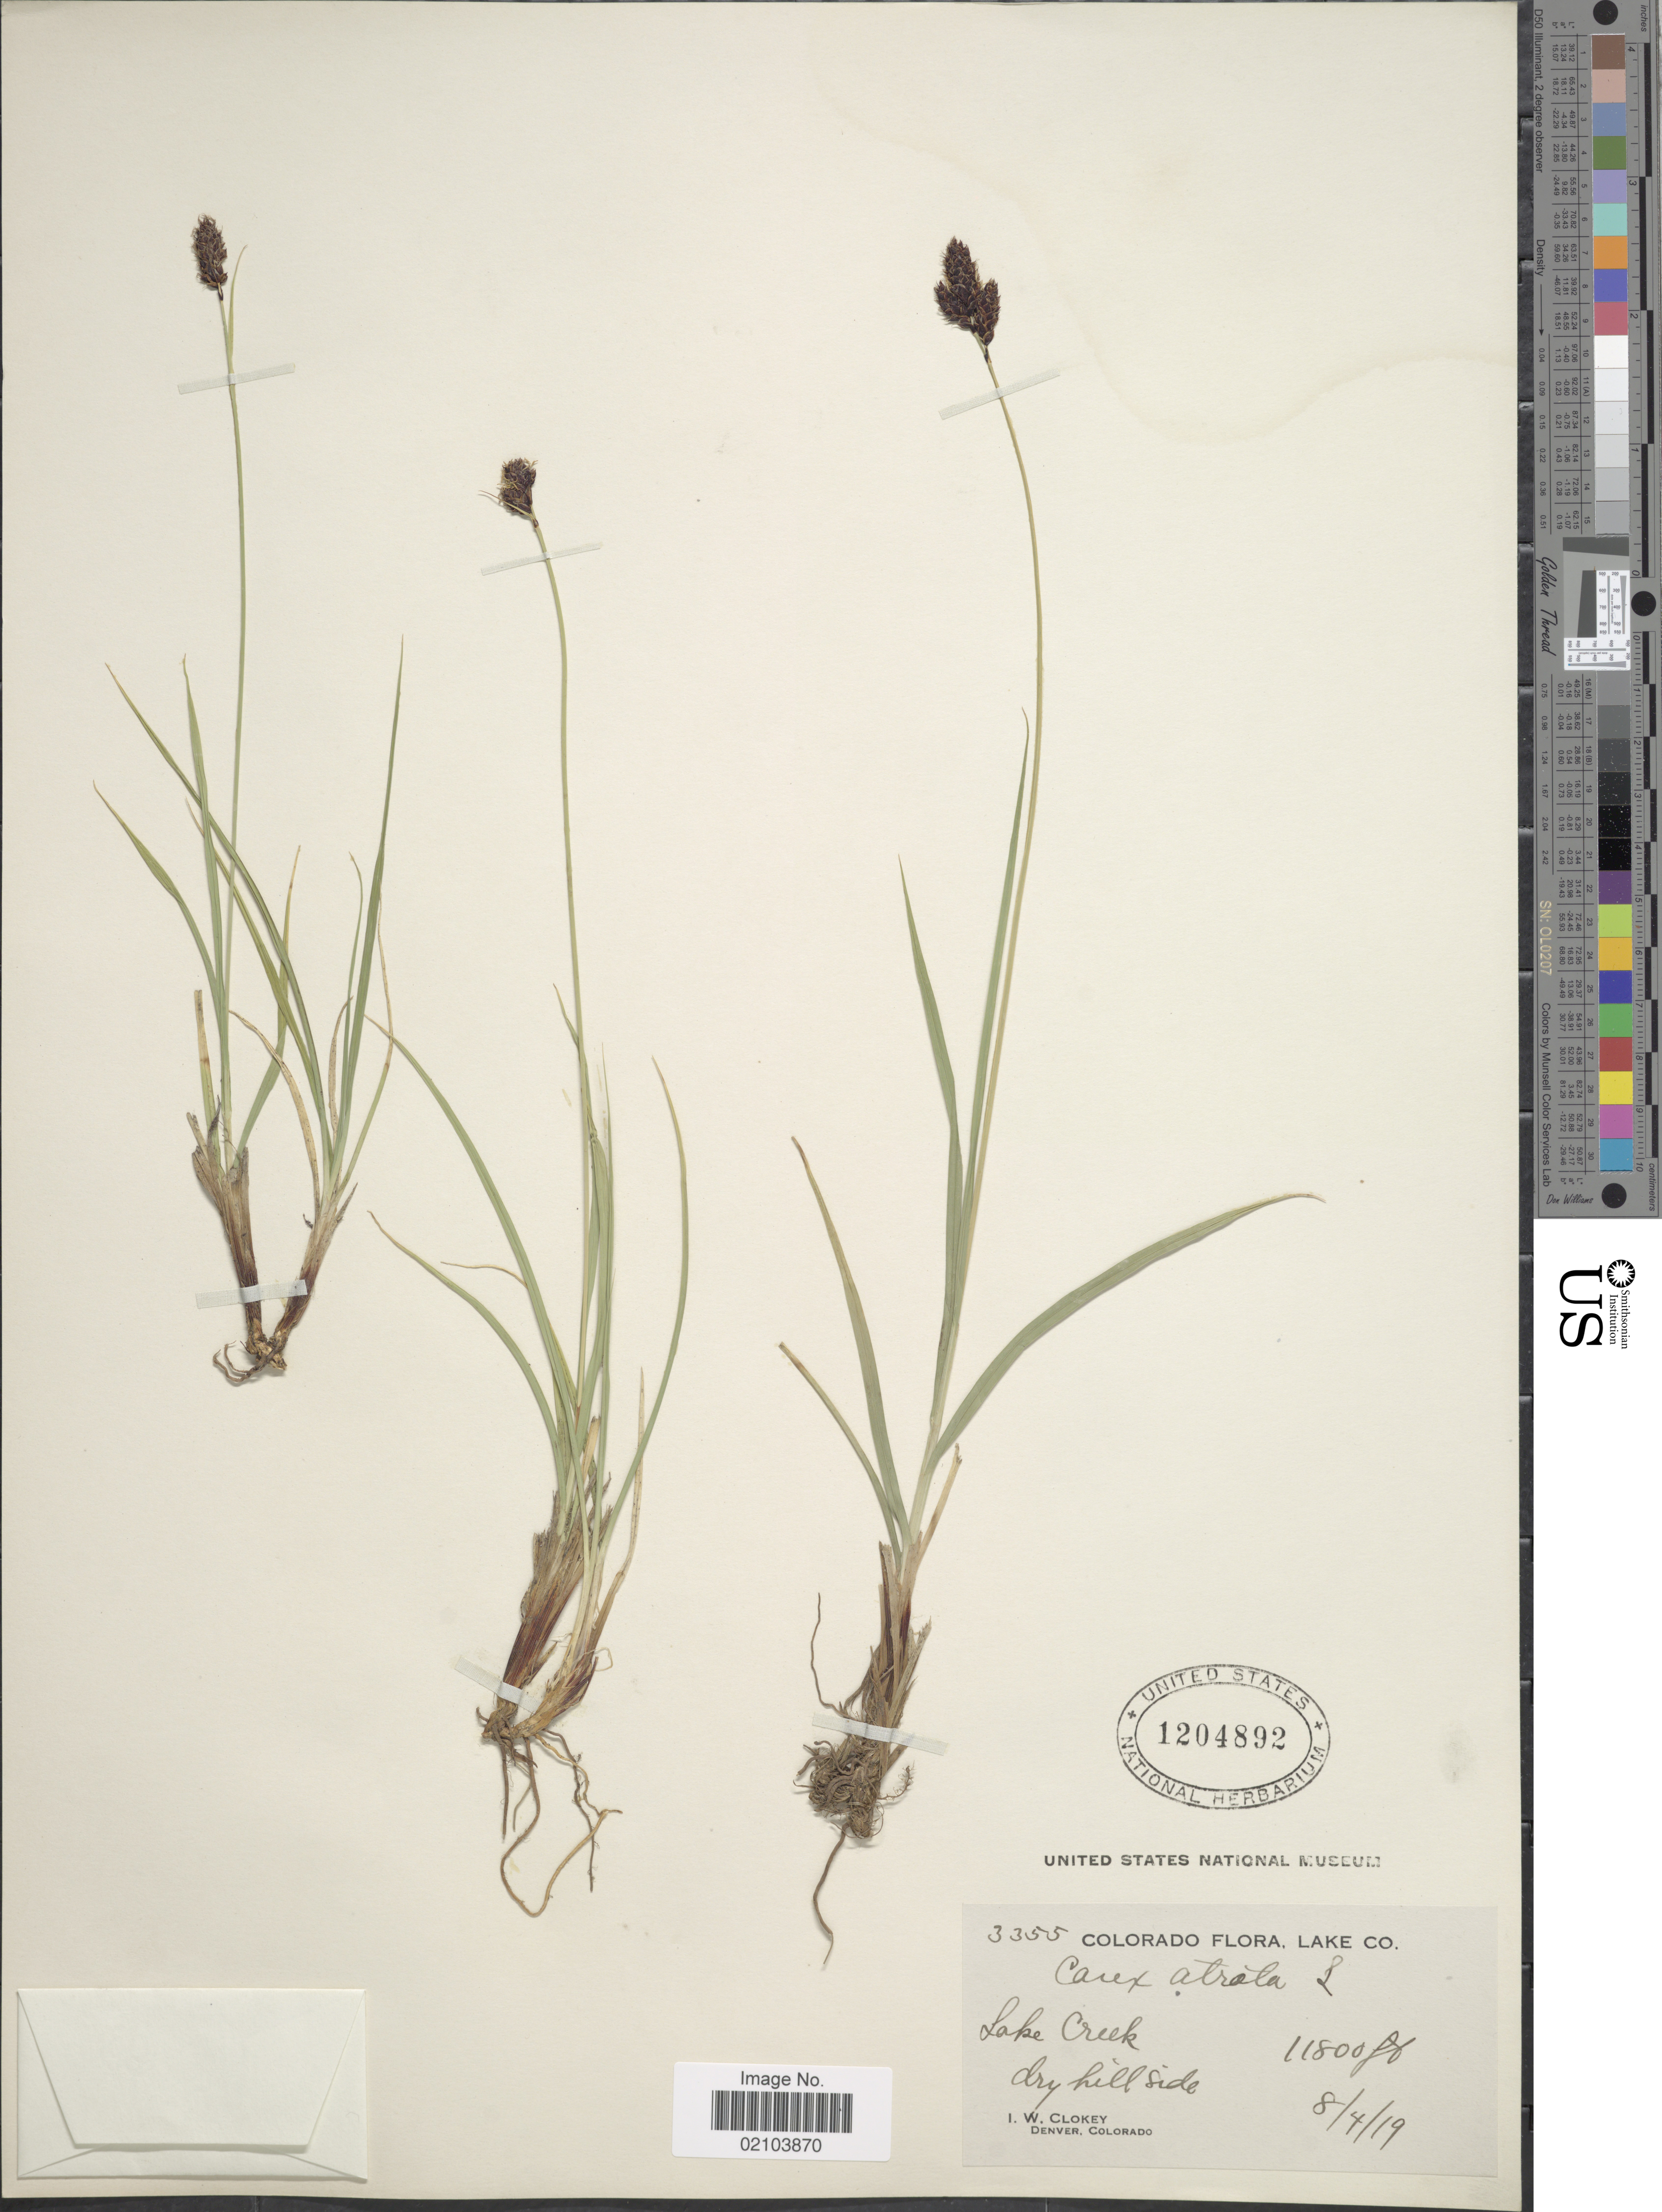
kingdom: Plantae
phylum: Tracheophyta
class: Liliopsida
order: Poales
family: Cyperaceae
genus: Carex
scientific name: Carex atrata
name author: L.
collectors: I. W. Clokey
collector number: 3355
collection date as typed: Transcribed d/m/y: 4/8/19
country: United States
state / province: Colorado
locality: Lake Co. Lake Creek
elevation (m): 3597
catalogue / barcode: US 1204892